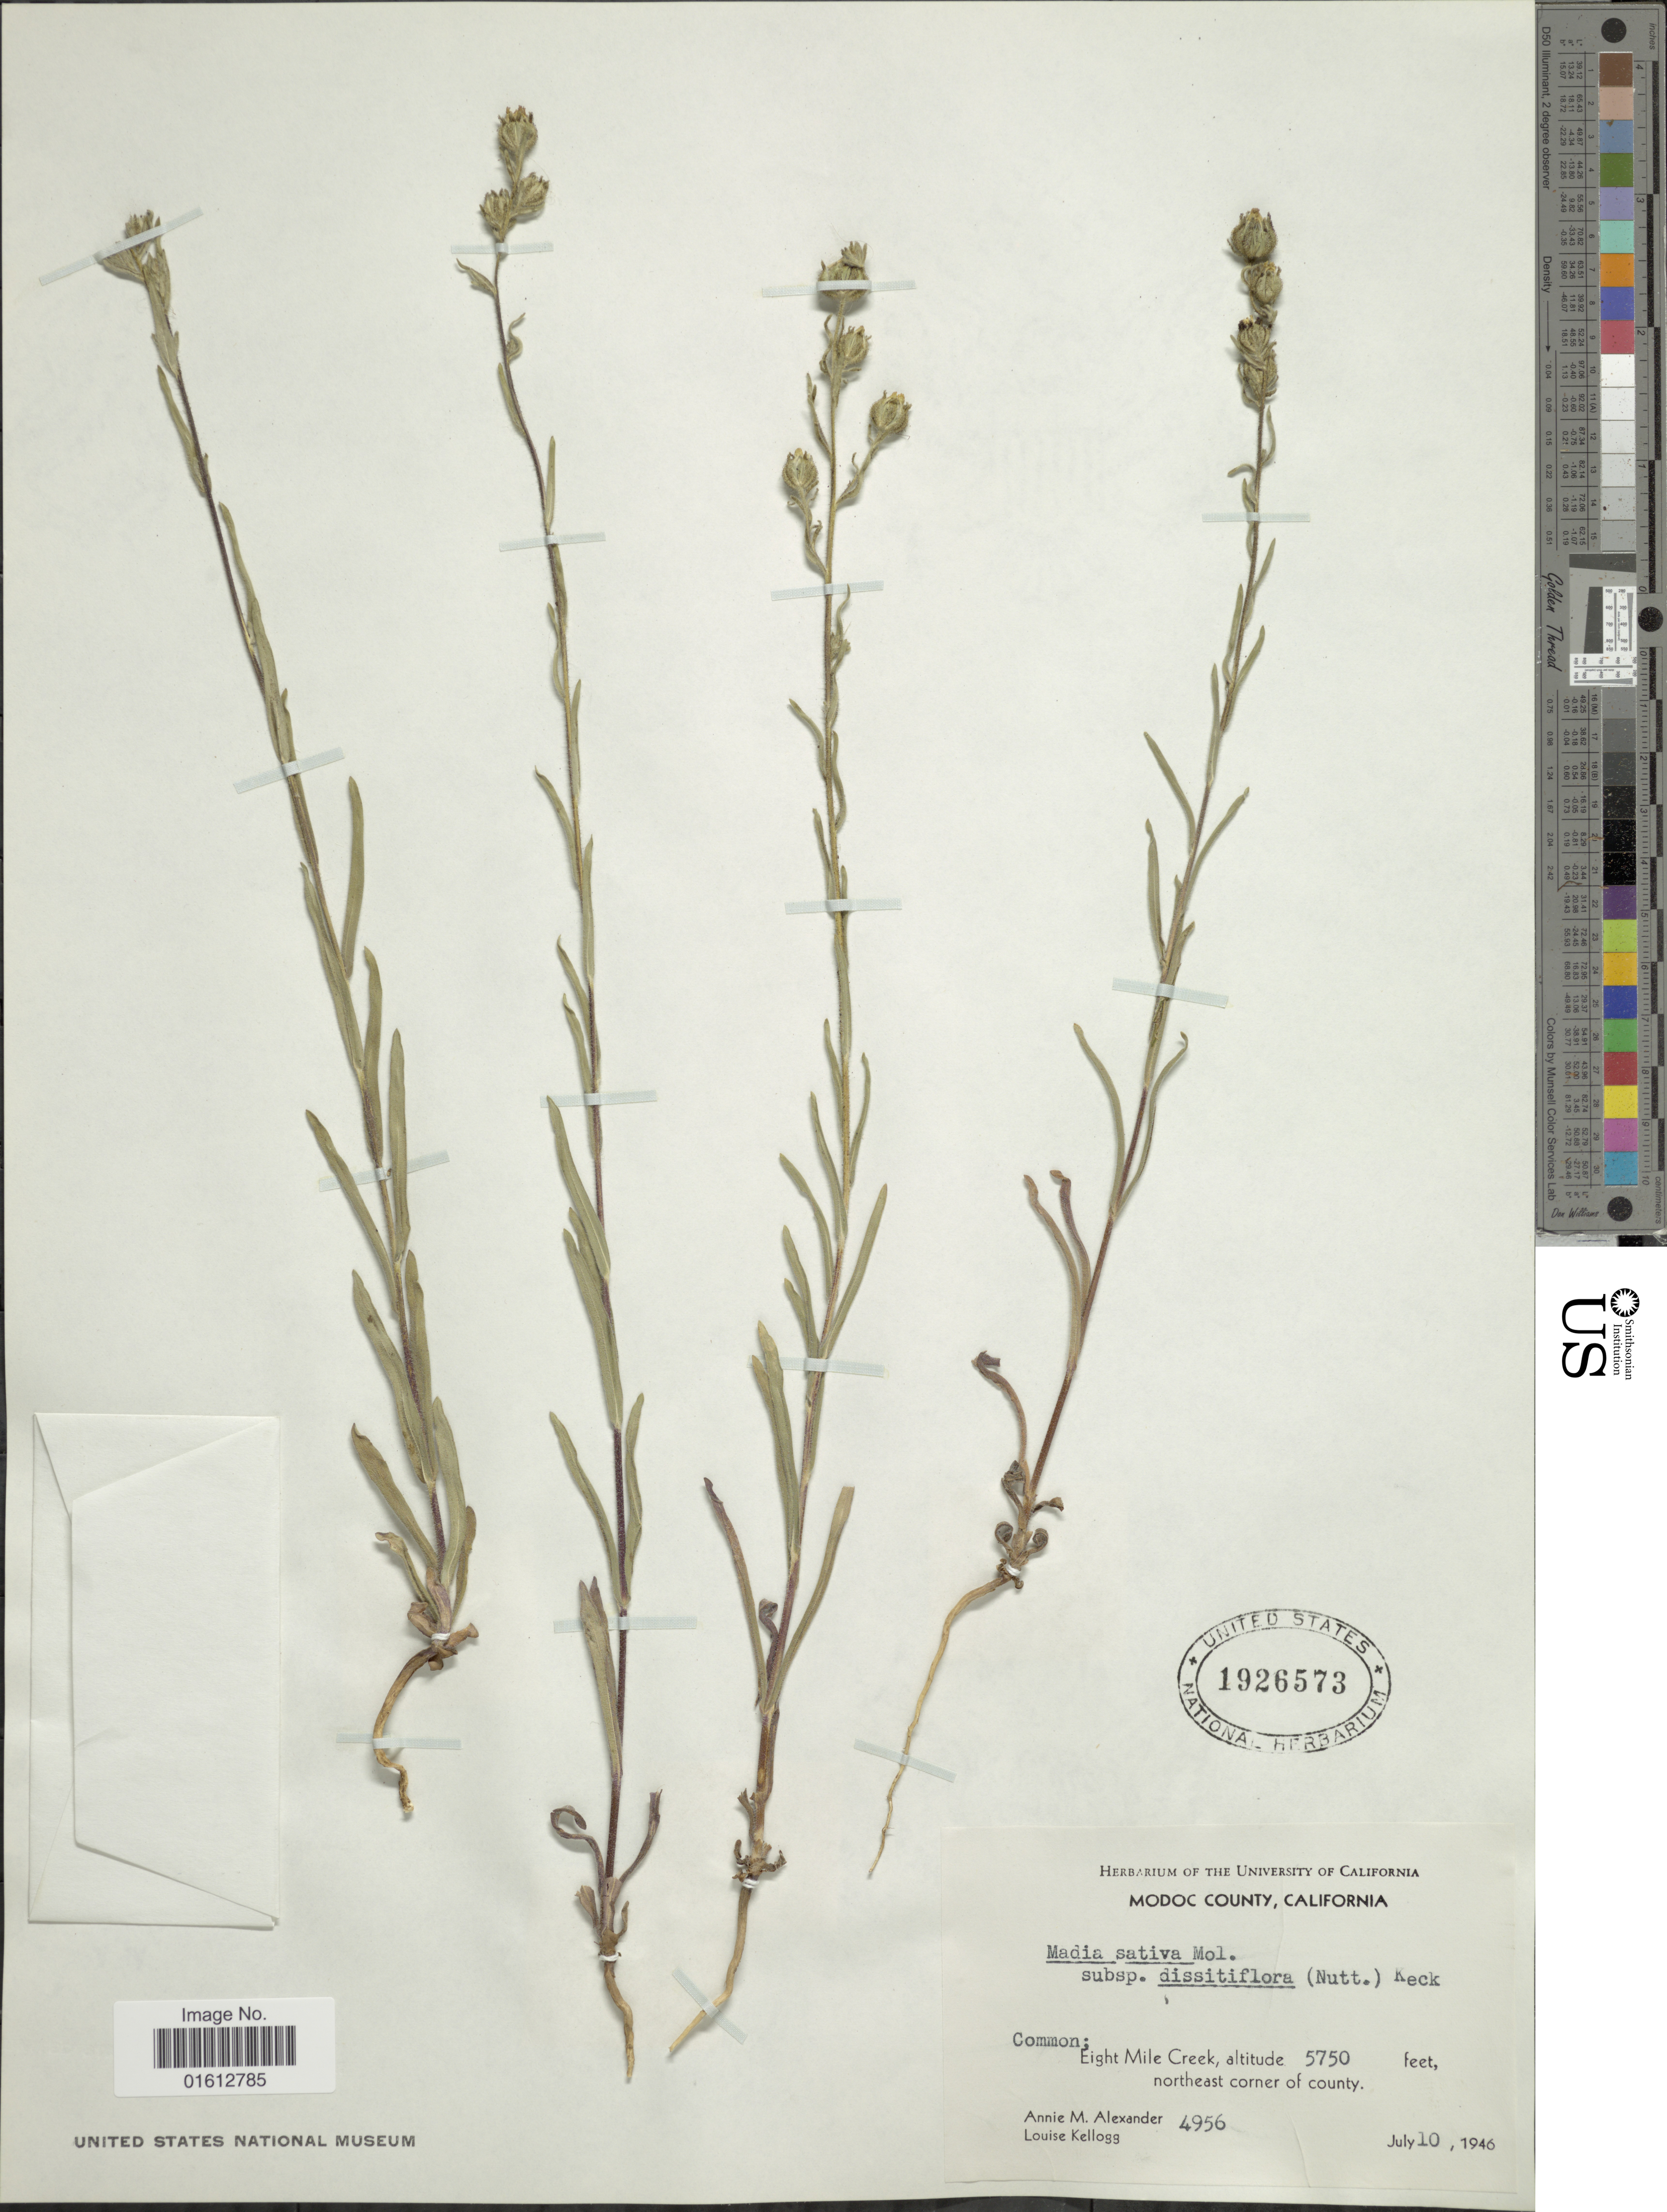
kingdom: Plantae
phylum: Tracheophyta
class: Magnoliopsida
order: Asterales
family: Asteraceae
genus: Madia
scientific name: Madia gracilis subsp. gracilis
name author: (Sm.) D.D. Keck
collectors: A. M. Alexander & L. Kellogg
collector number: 4956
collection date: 1946-07-10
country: United States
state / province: Washington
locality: Washington, Modoc County, Eight Mile Creek, northeast corner of county.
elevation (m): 1753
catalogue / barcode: US 1926573